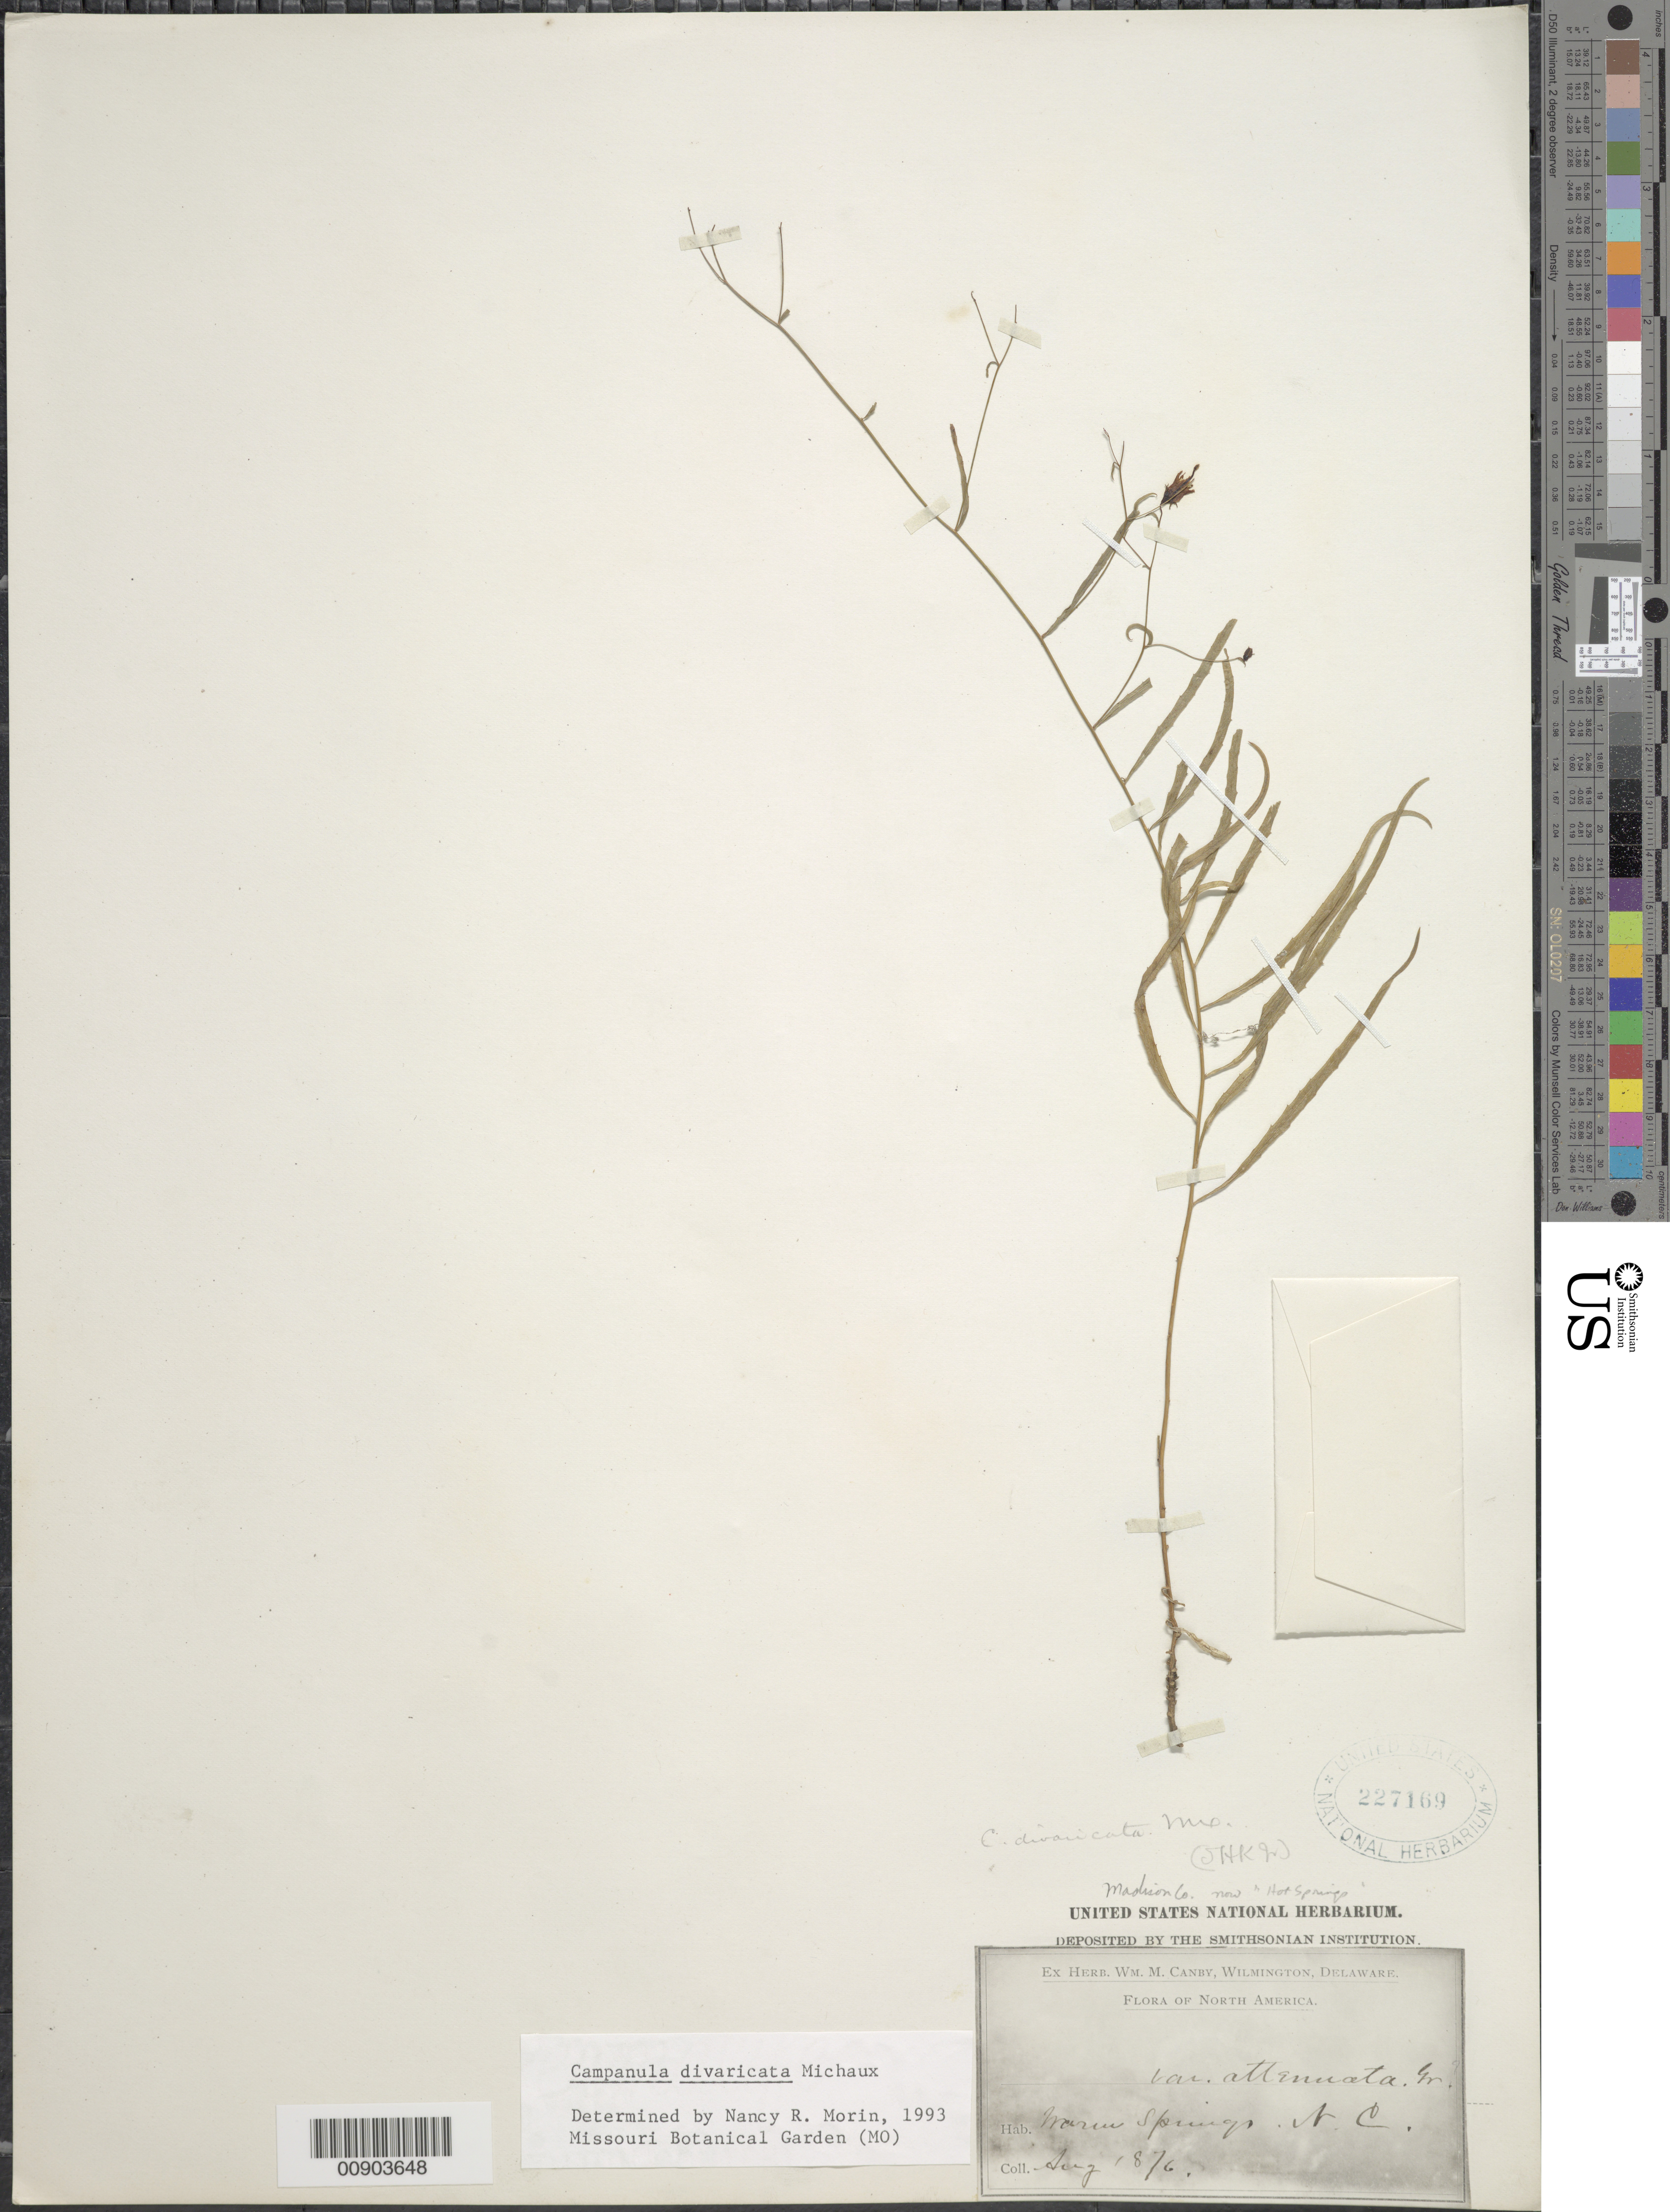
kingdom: Plantae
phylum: Tracheophyta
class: Magnoliopsida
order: Asterales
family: Campanulaceae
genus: Campanula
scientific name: Campanula divaricata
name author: Michx.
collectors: W. M. Canby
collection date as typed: Aug 1876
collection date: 1876-08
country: United States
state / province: North Carolina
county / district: Madison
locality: Warm Springs (now "Hot Springs").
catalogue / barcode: US 227169